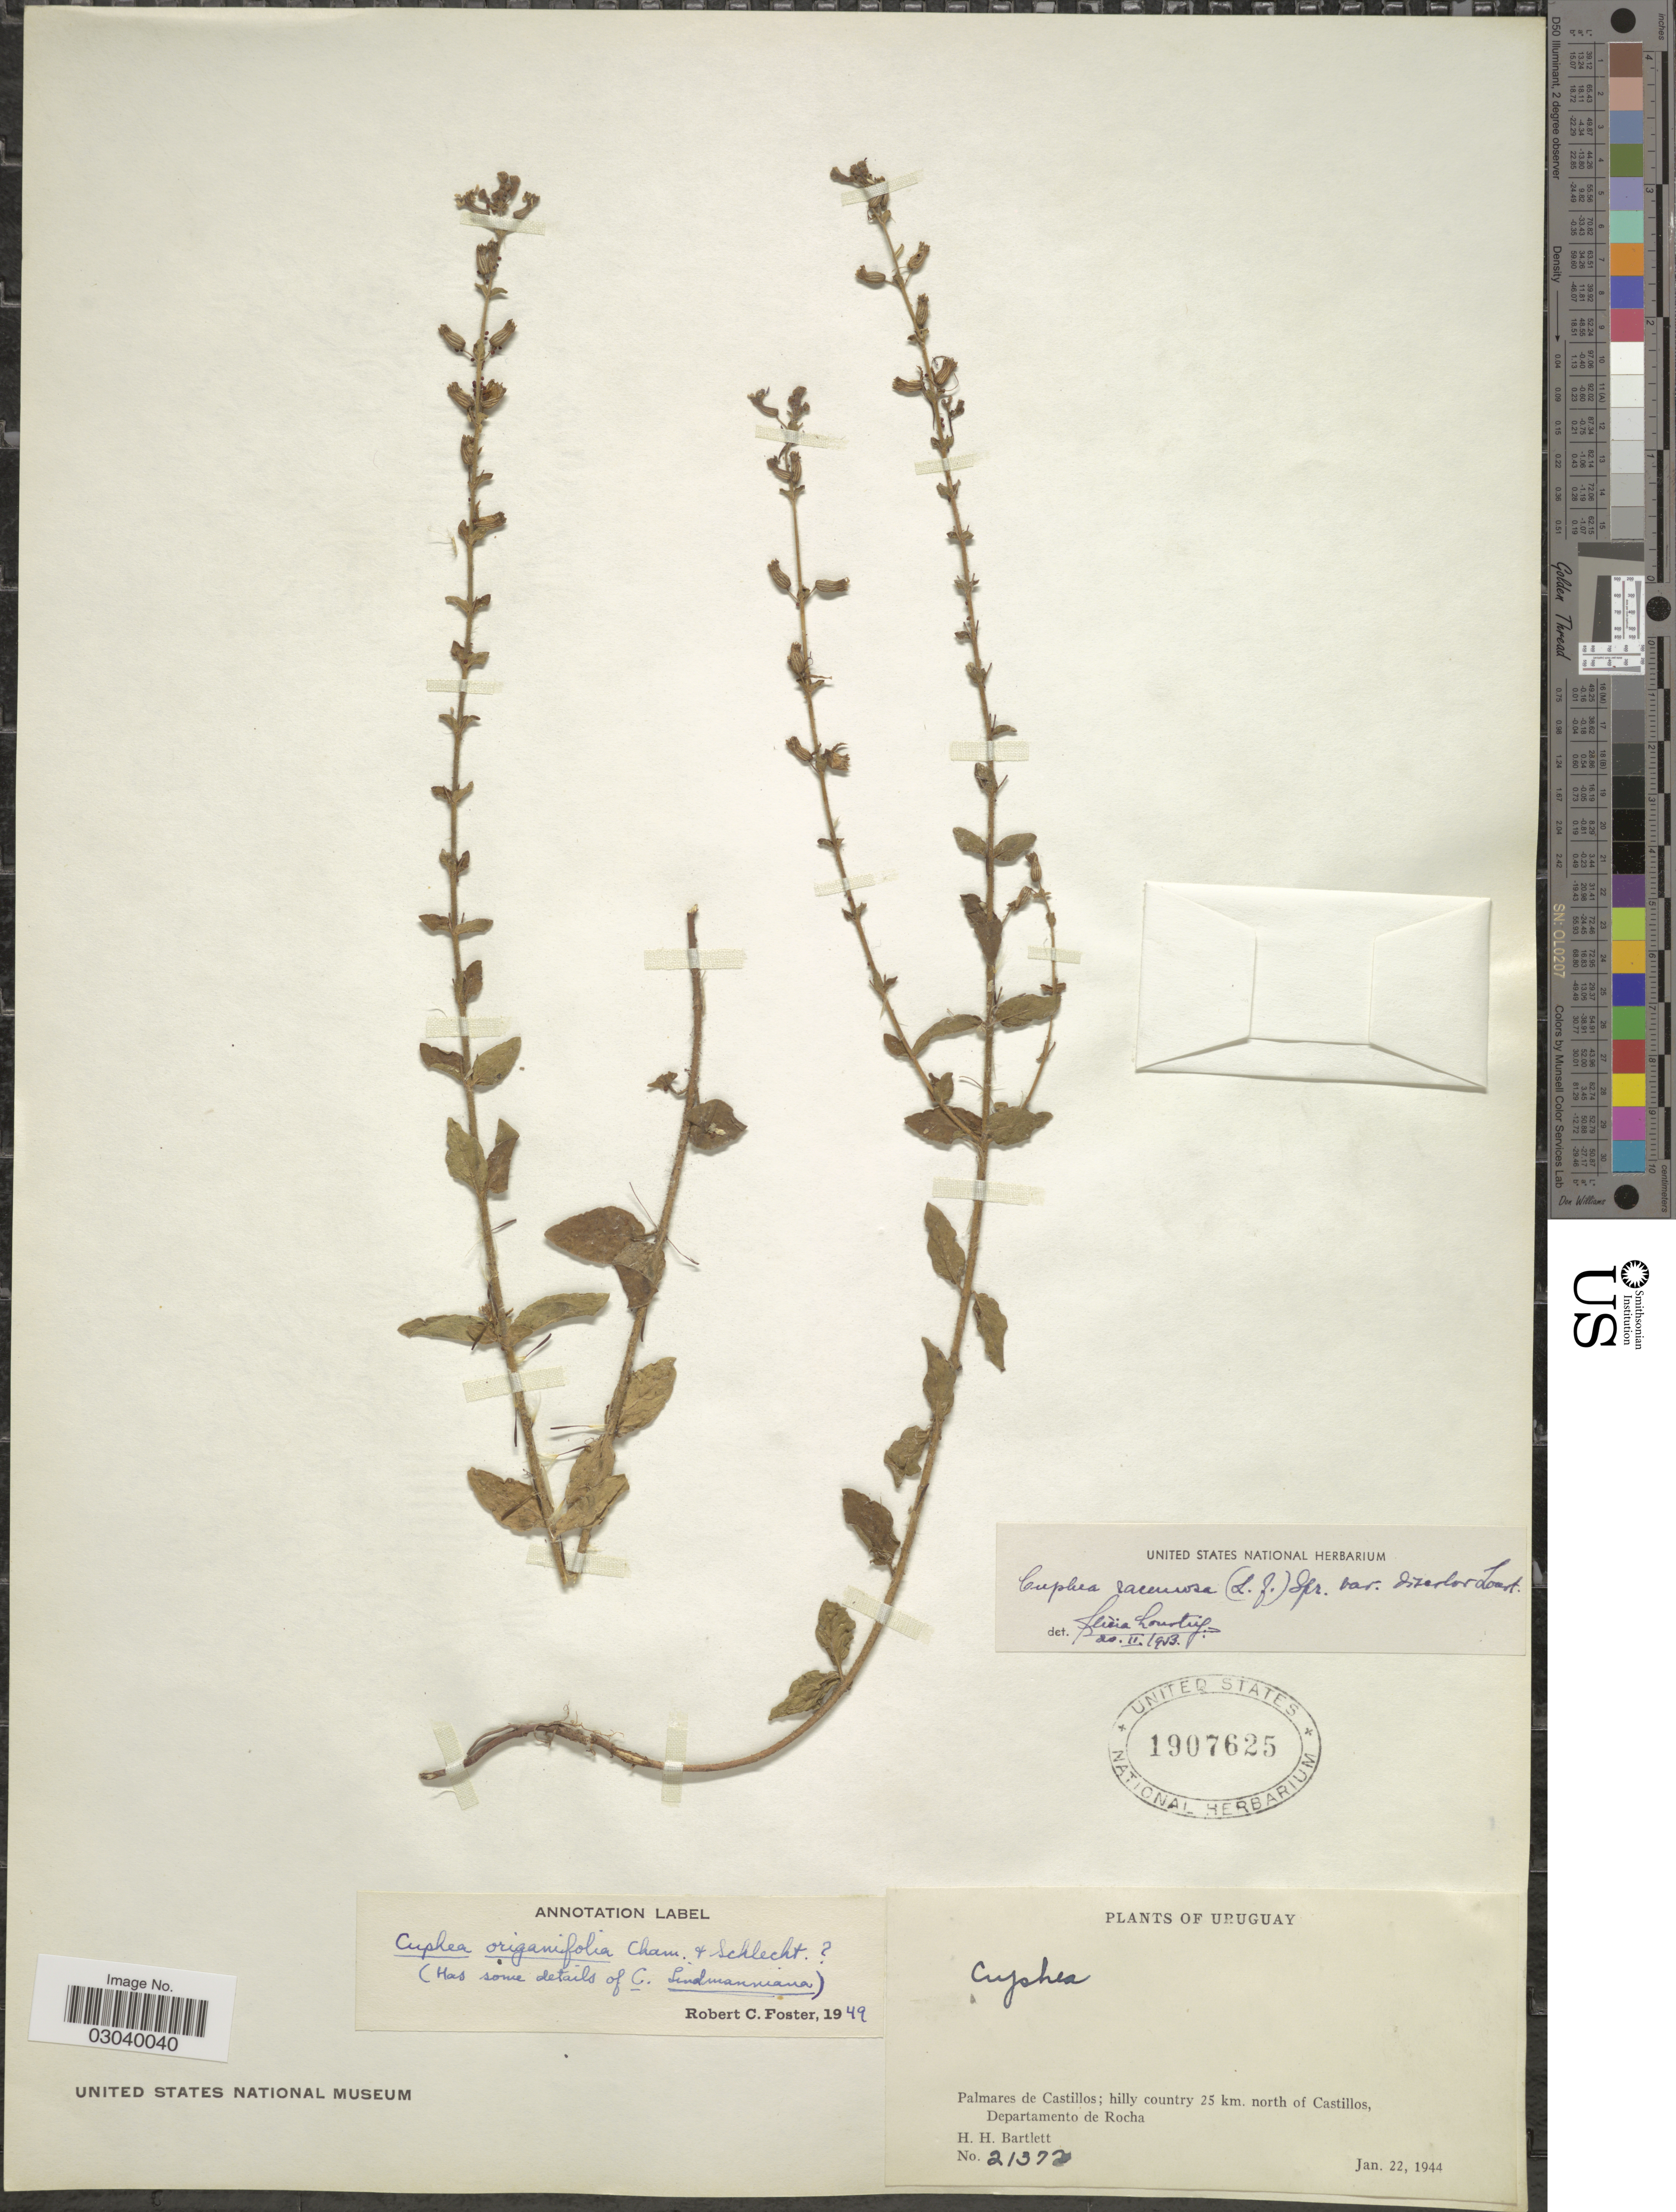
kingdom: Plantae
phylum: Tracheophyta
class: Magnoliopsida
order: Myrtales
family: Lythraceae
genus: Cuphea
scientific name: Cuphea racemosa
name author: (L. f.) Spreng.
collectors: H. H. Bartlett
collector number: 21372*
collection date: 1944-01-22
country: Uruguay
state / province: Rocha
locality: Palmares de Castillos; hilly country 25 km. north of Castillos, Departamento de Rocha.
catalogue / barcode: US 1907625